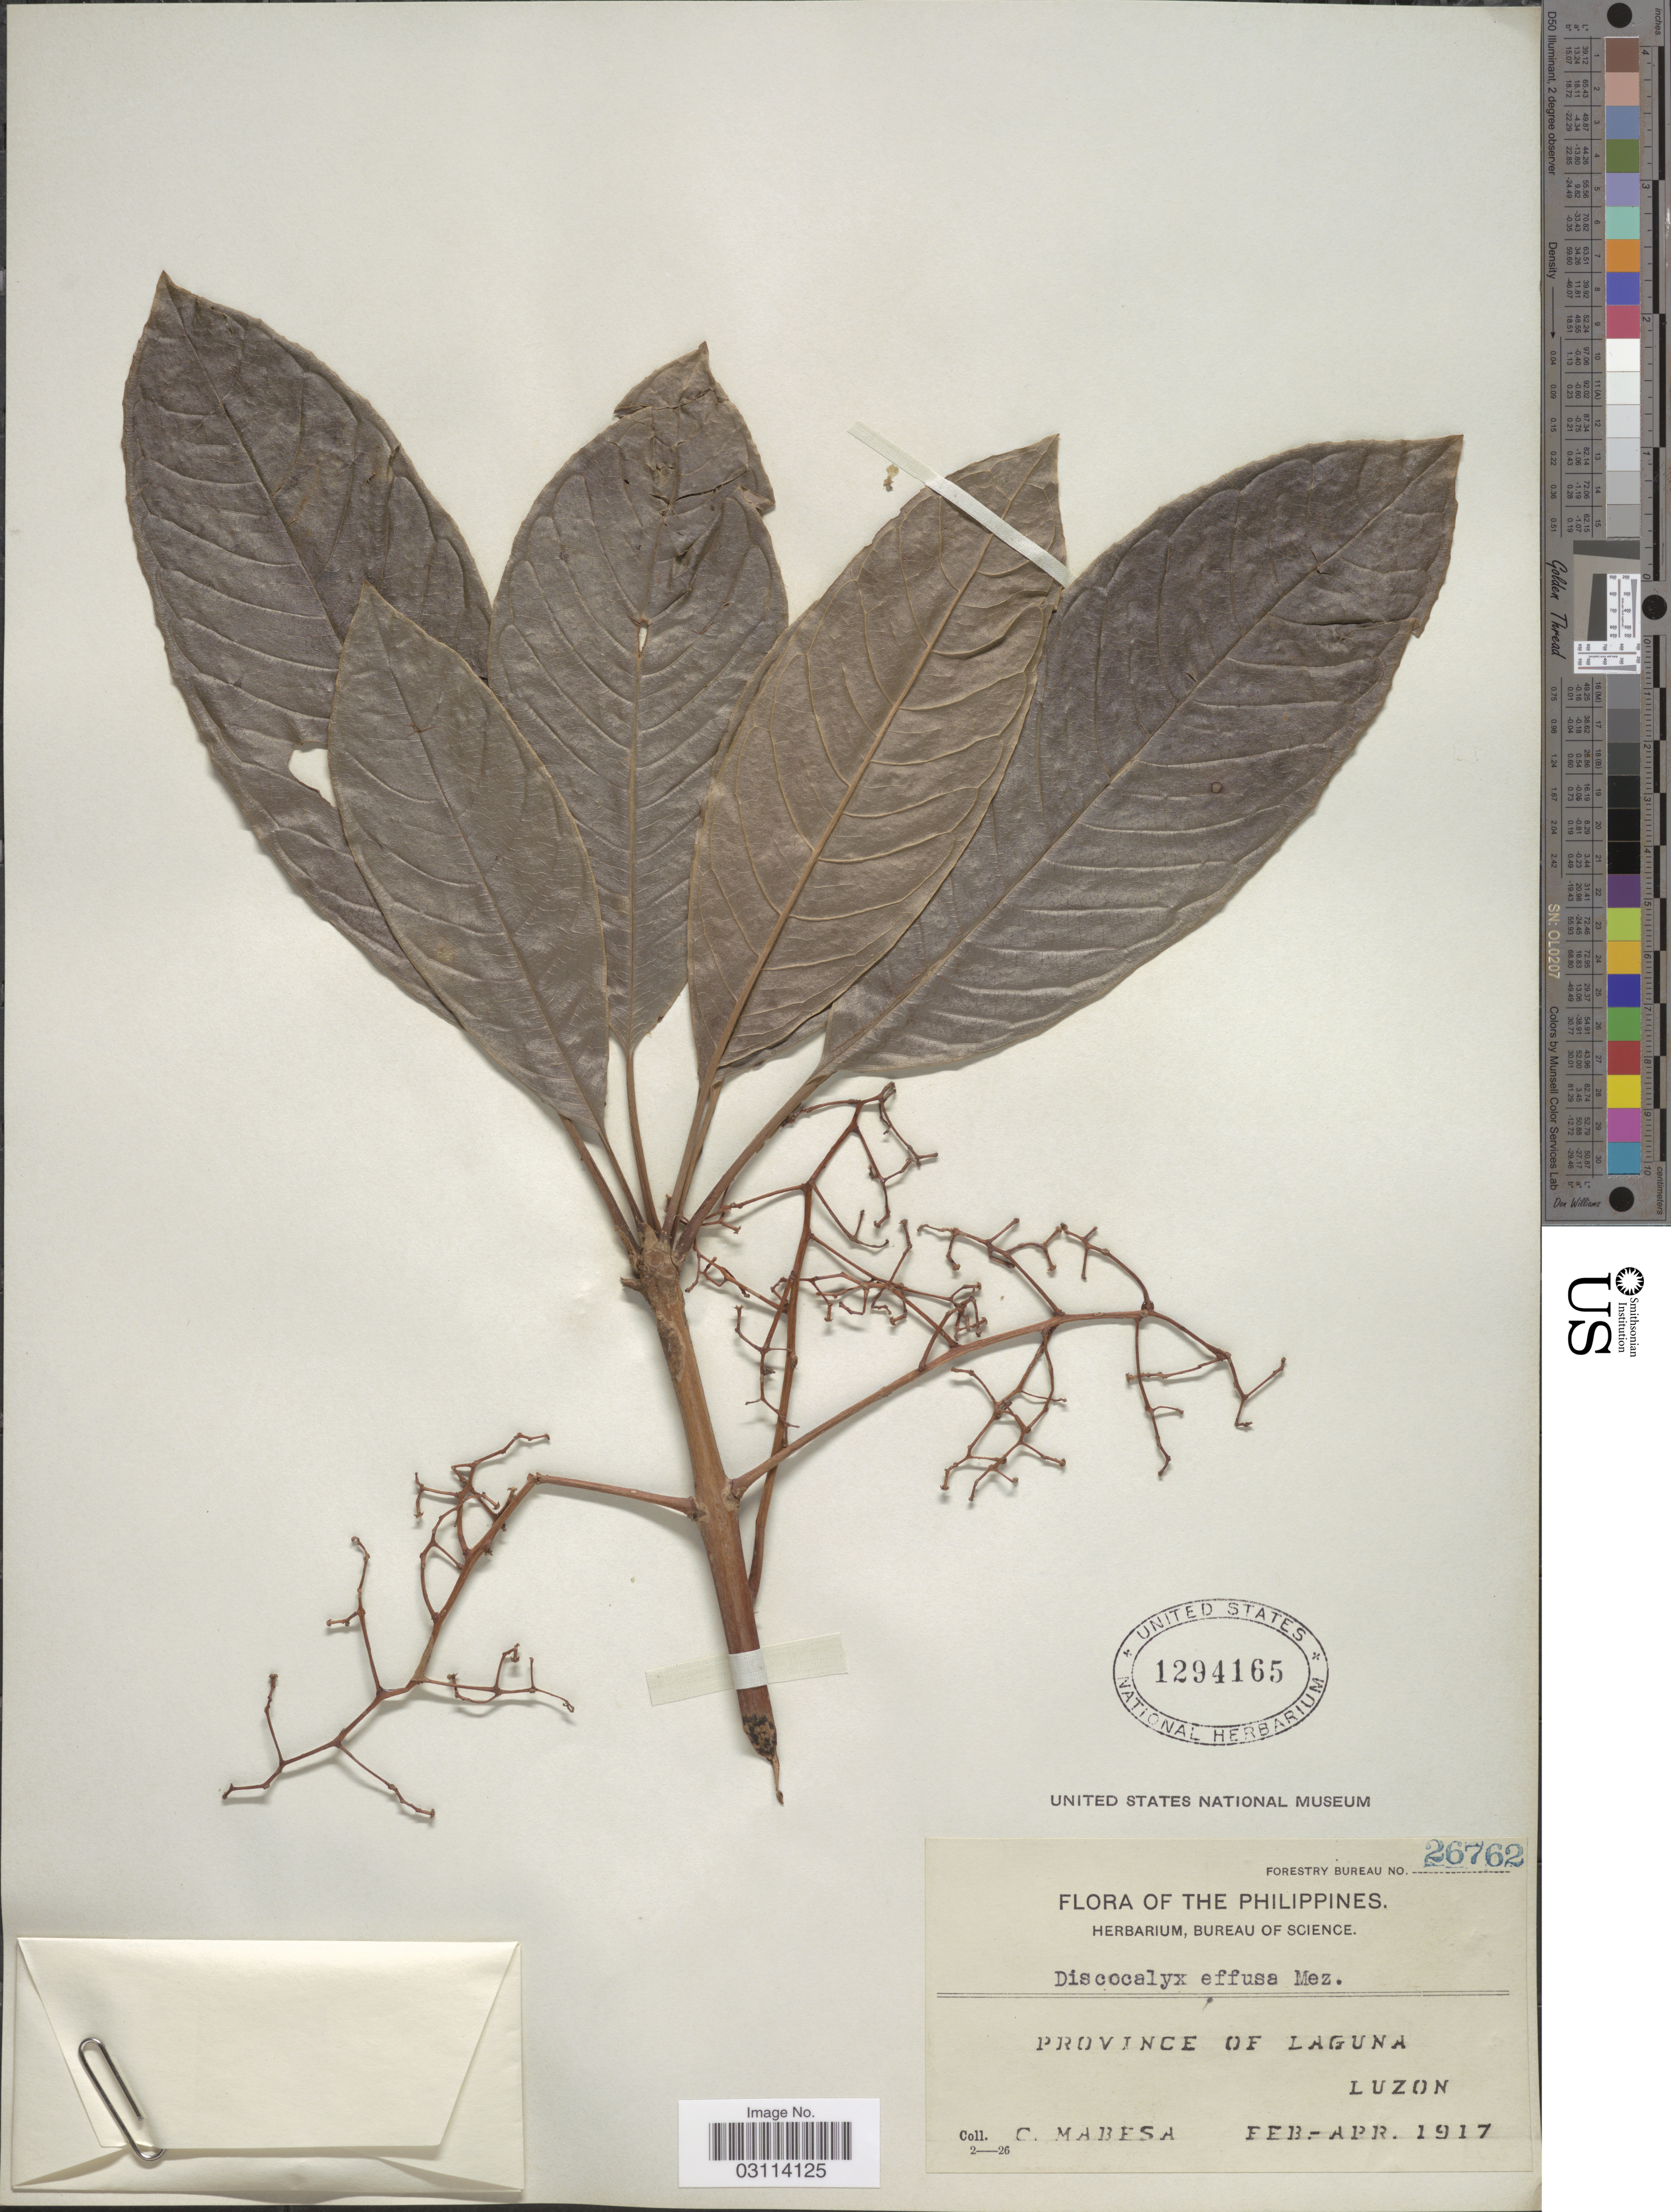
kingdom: Plantae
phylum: Tracheophyta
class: Magnoliopsida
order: Ericales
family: Primulaceae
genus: Discocalyx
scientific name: Discocalyx effusa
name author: Mez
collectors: C. Mabesa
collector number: Forestry Bureau 26762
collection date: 1917-02/1917-04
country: Philippines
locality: Province of Laguna, Luzon.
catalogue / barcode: US 1294165